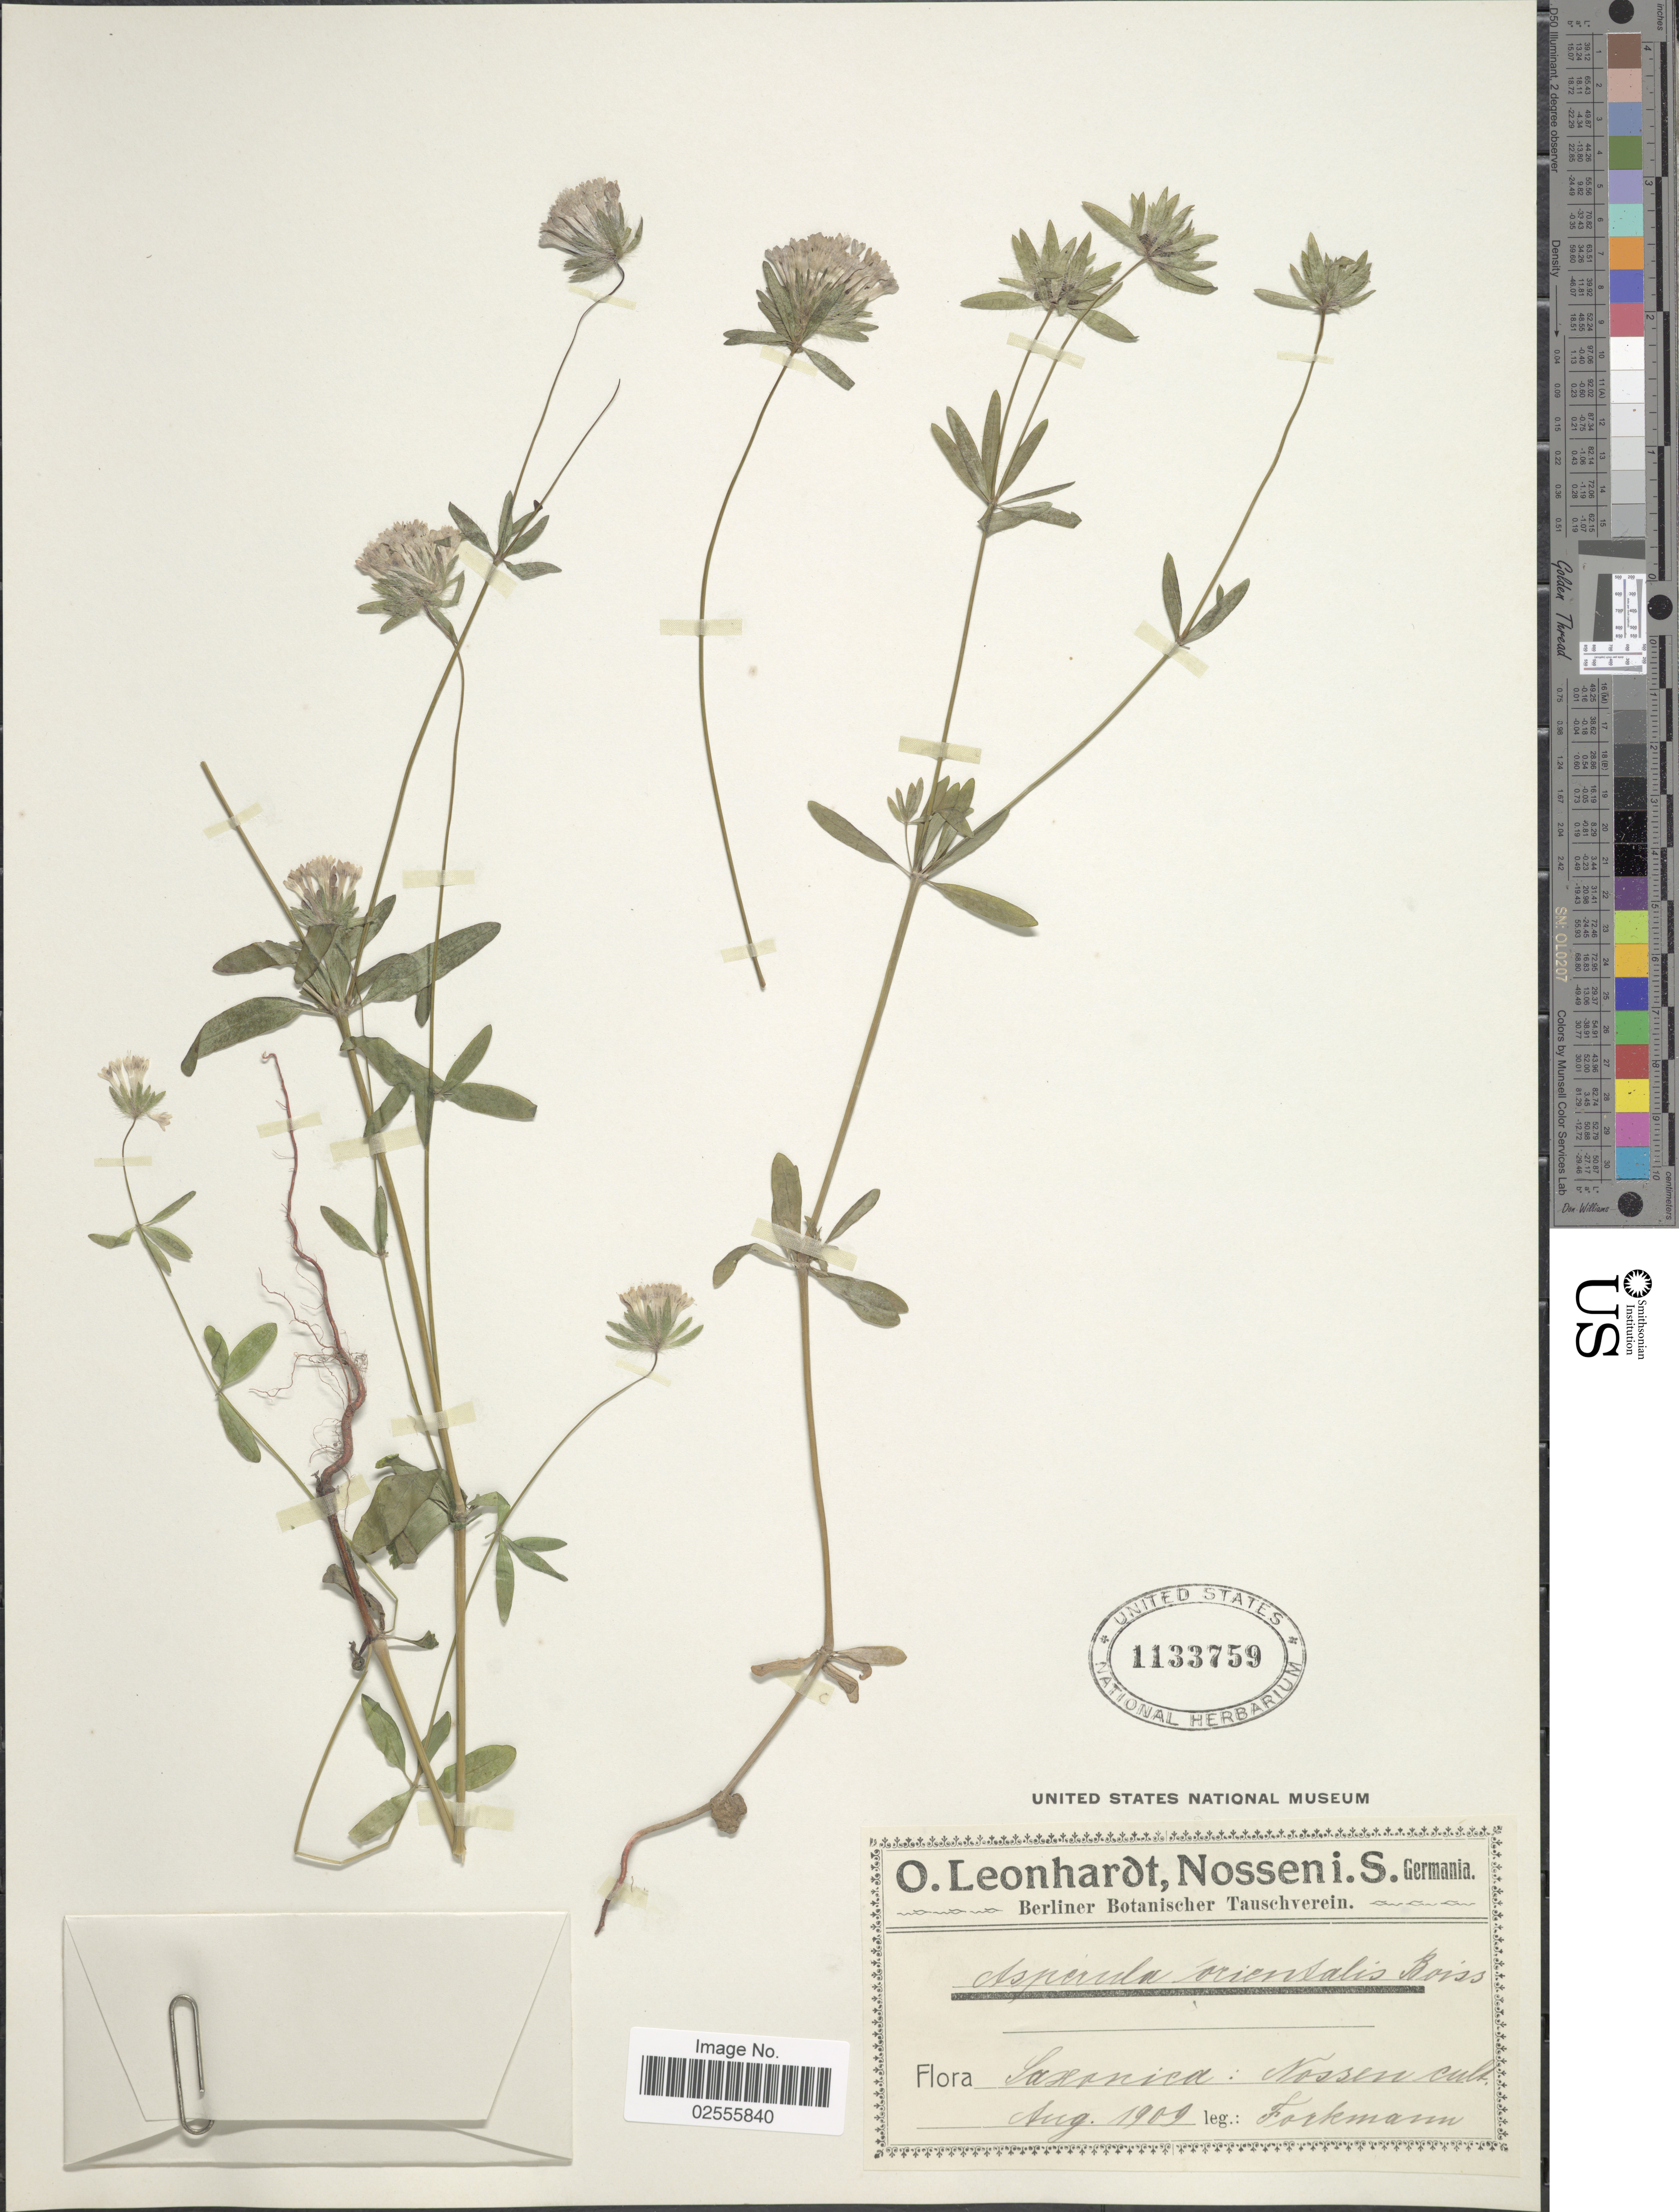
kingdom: Plantae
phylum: Tracheophyta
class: Magnoliopsida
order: Gentianales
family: Rubiaceae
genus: Asperula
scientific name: Asperula orientalis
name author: Boiss. & Hohen. in Boiss.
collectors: Forkmann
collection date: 1909-08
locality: Saxonca: Nossen cult. [interpreted]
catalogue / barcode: US 1133759